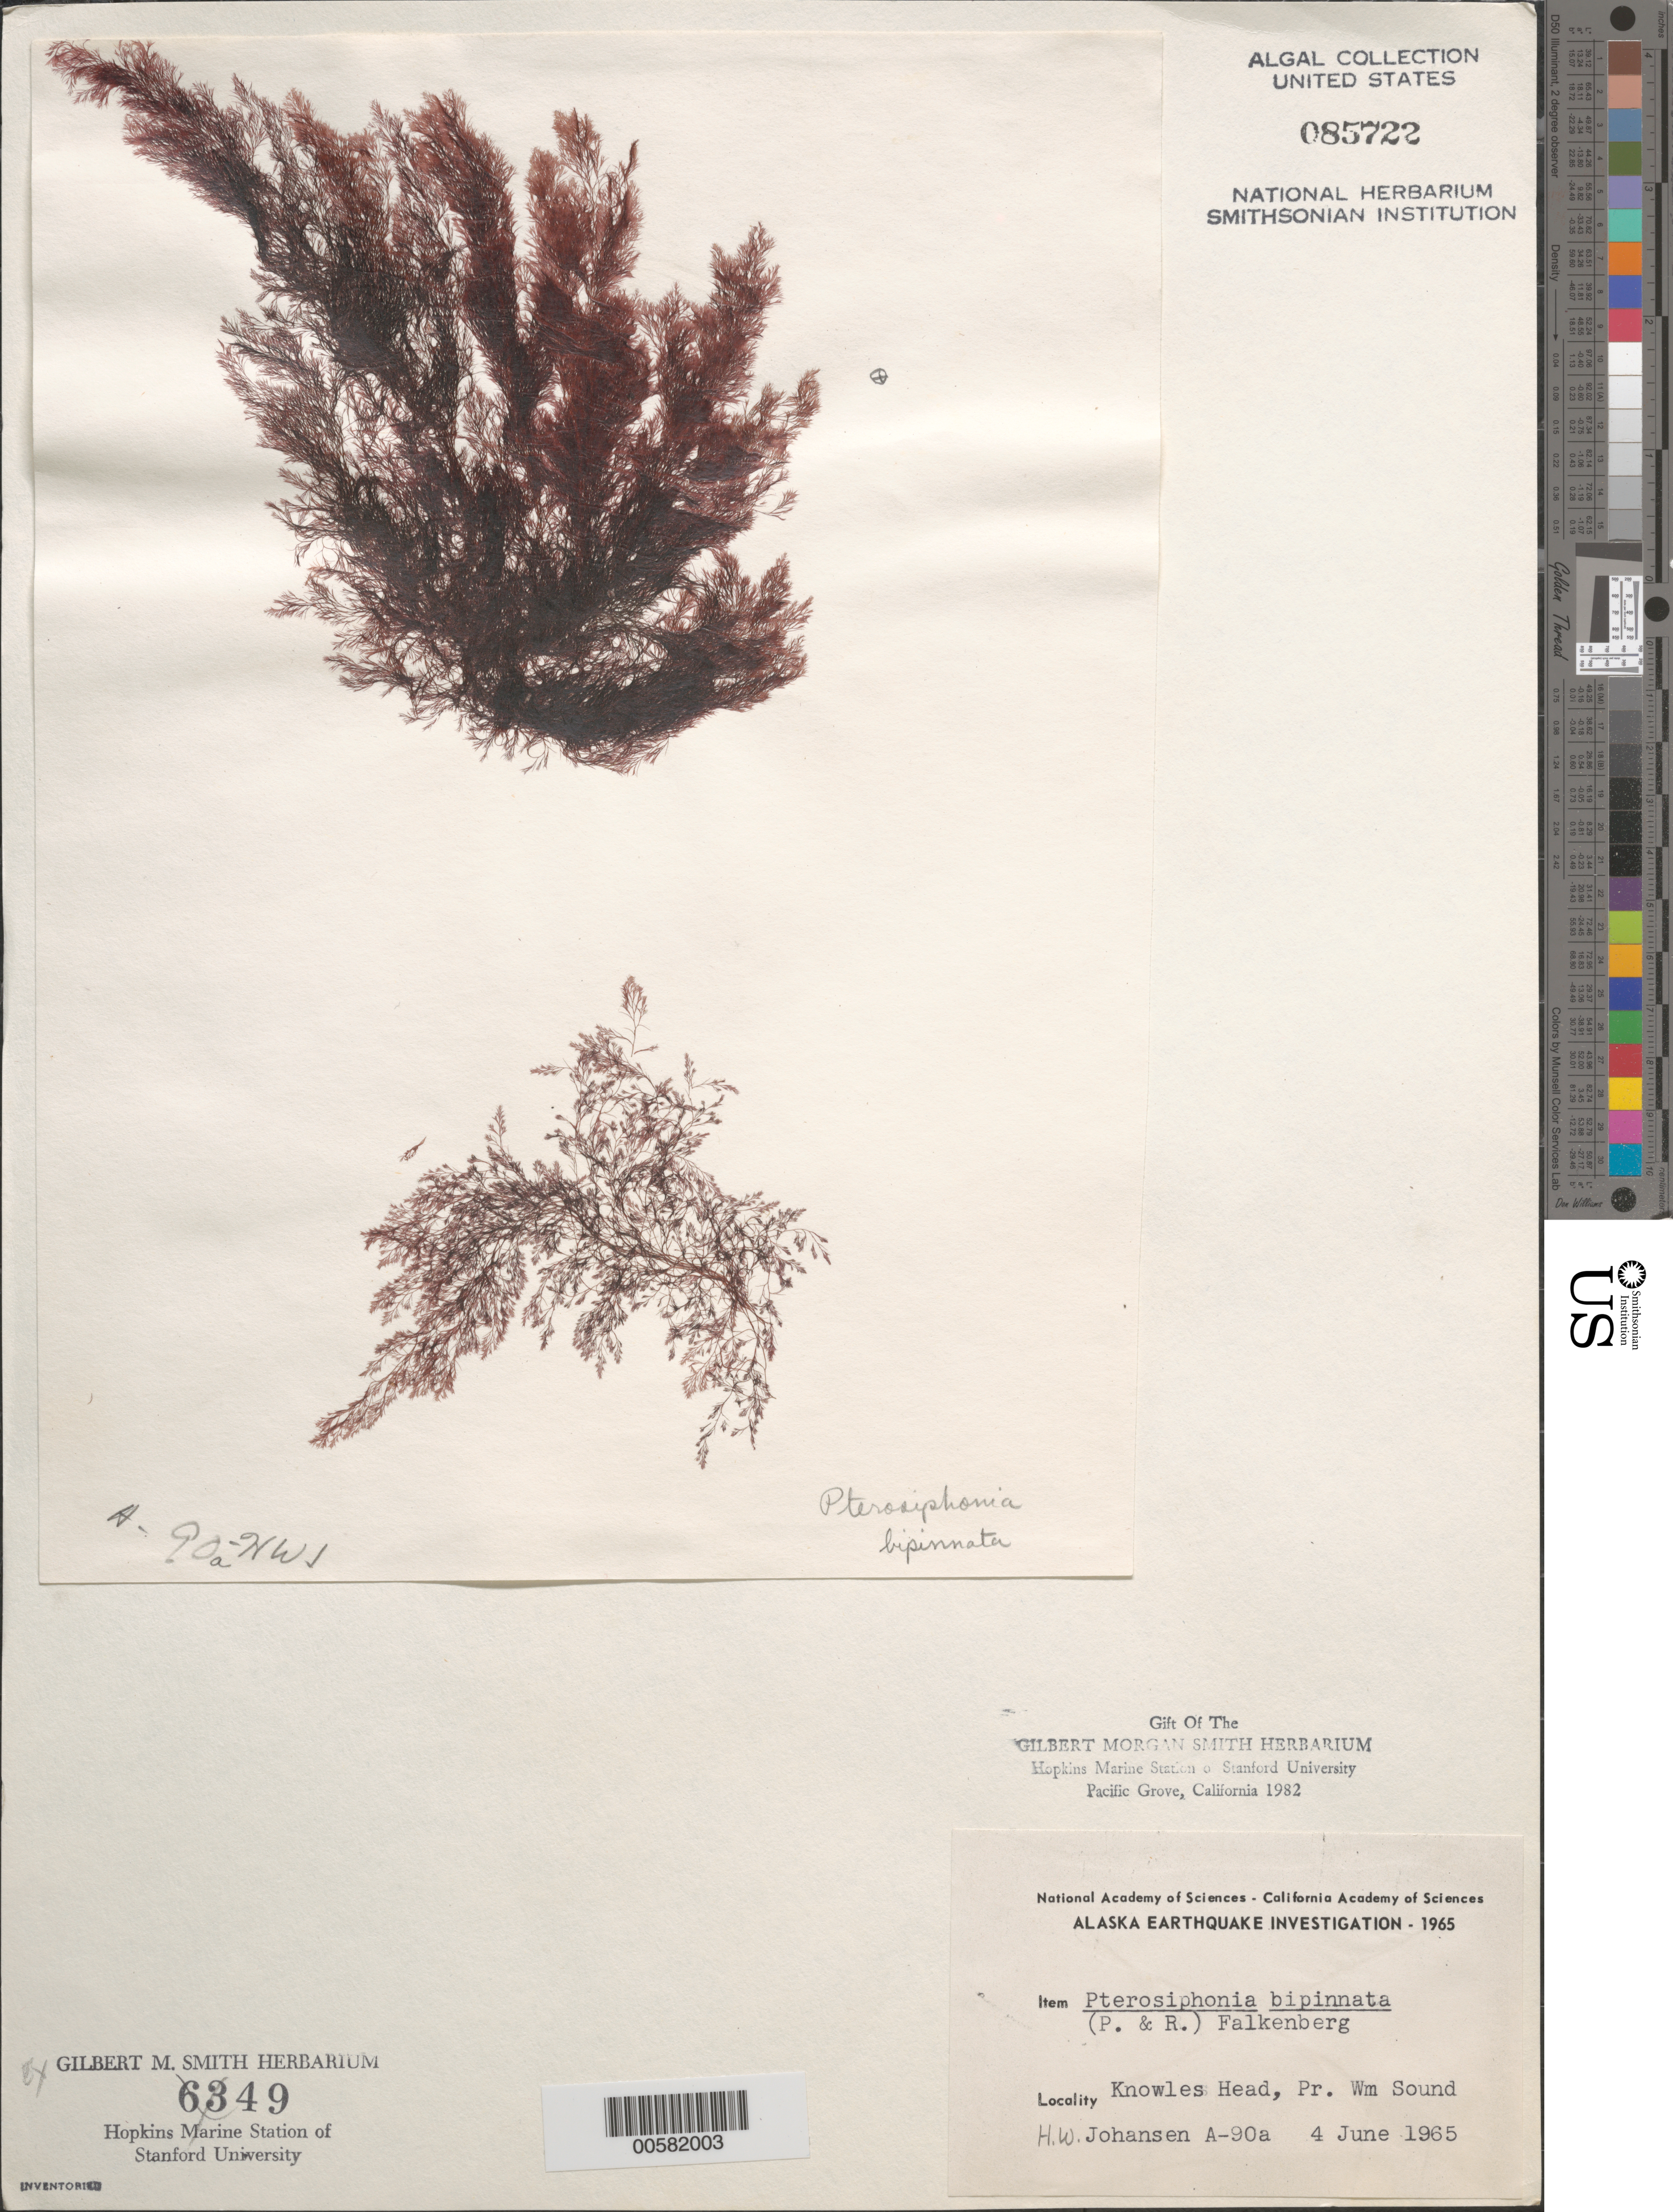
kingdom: Plantae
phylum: Rhodophyta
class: Florideophyceae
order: Ceramiales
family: Rhodomelaceae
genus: Savoiea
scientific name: Savoiea bipinnata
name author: (Postels & Rupr.) M.J. Wynne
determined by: Algae name updating Project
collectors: H. Johansen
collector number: A-90a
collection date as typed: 04 Jun 1965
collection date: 1965-06-04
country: United States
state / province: Alaska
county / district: Valdez-Cordova Division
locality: Knowles Head, Prince William Sound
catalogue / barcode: US 85722